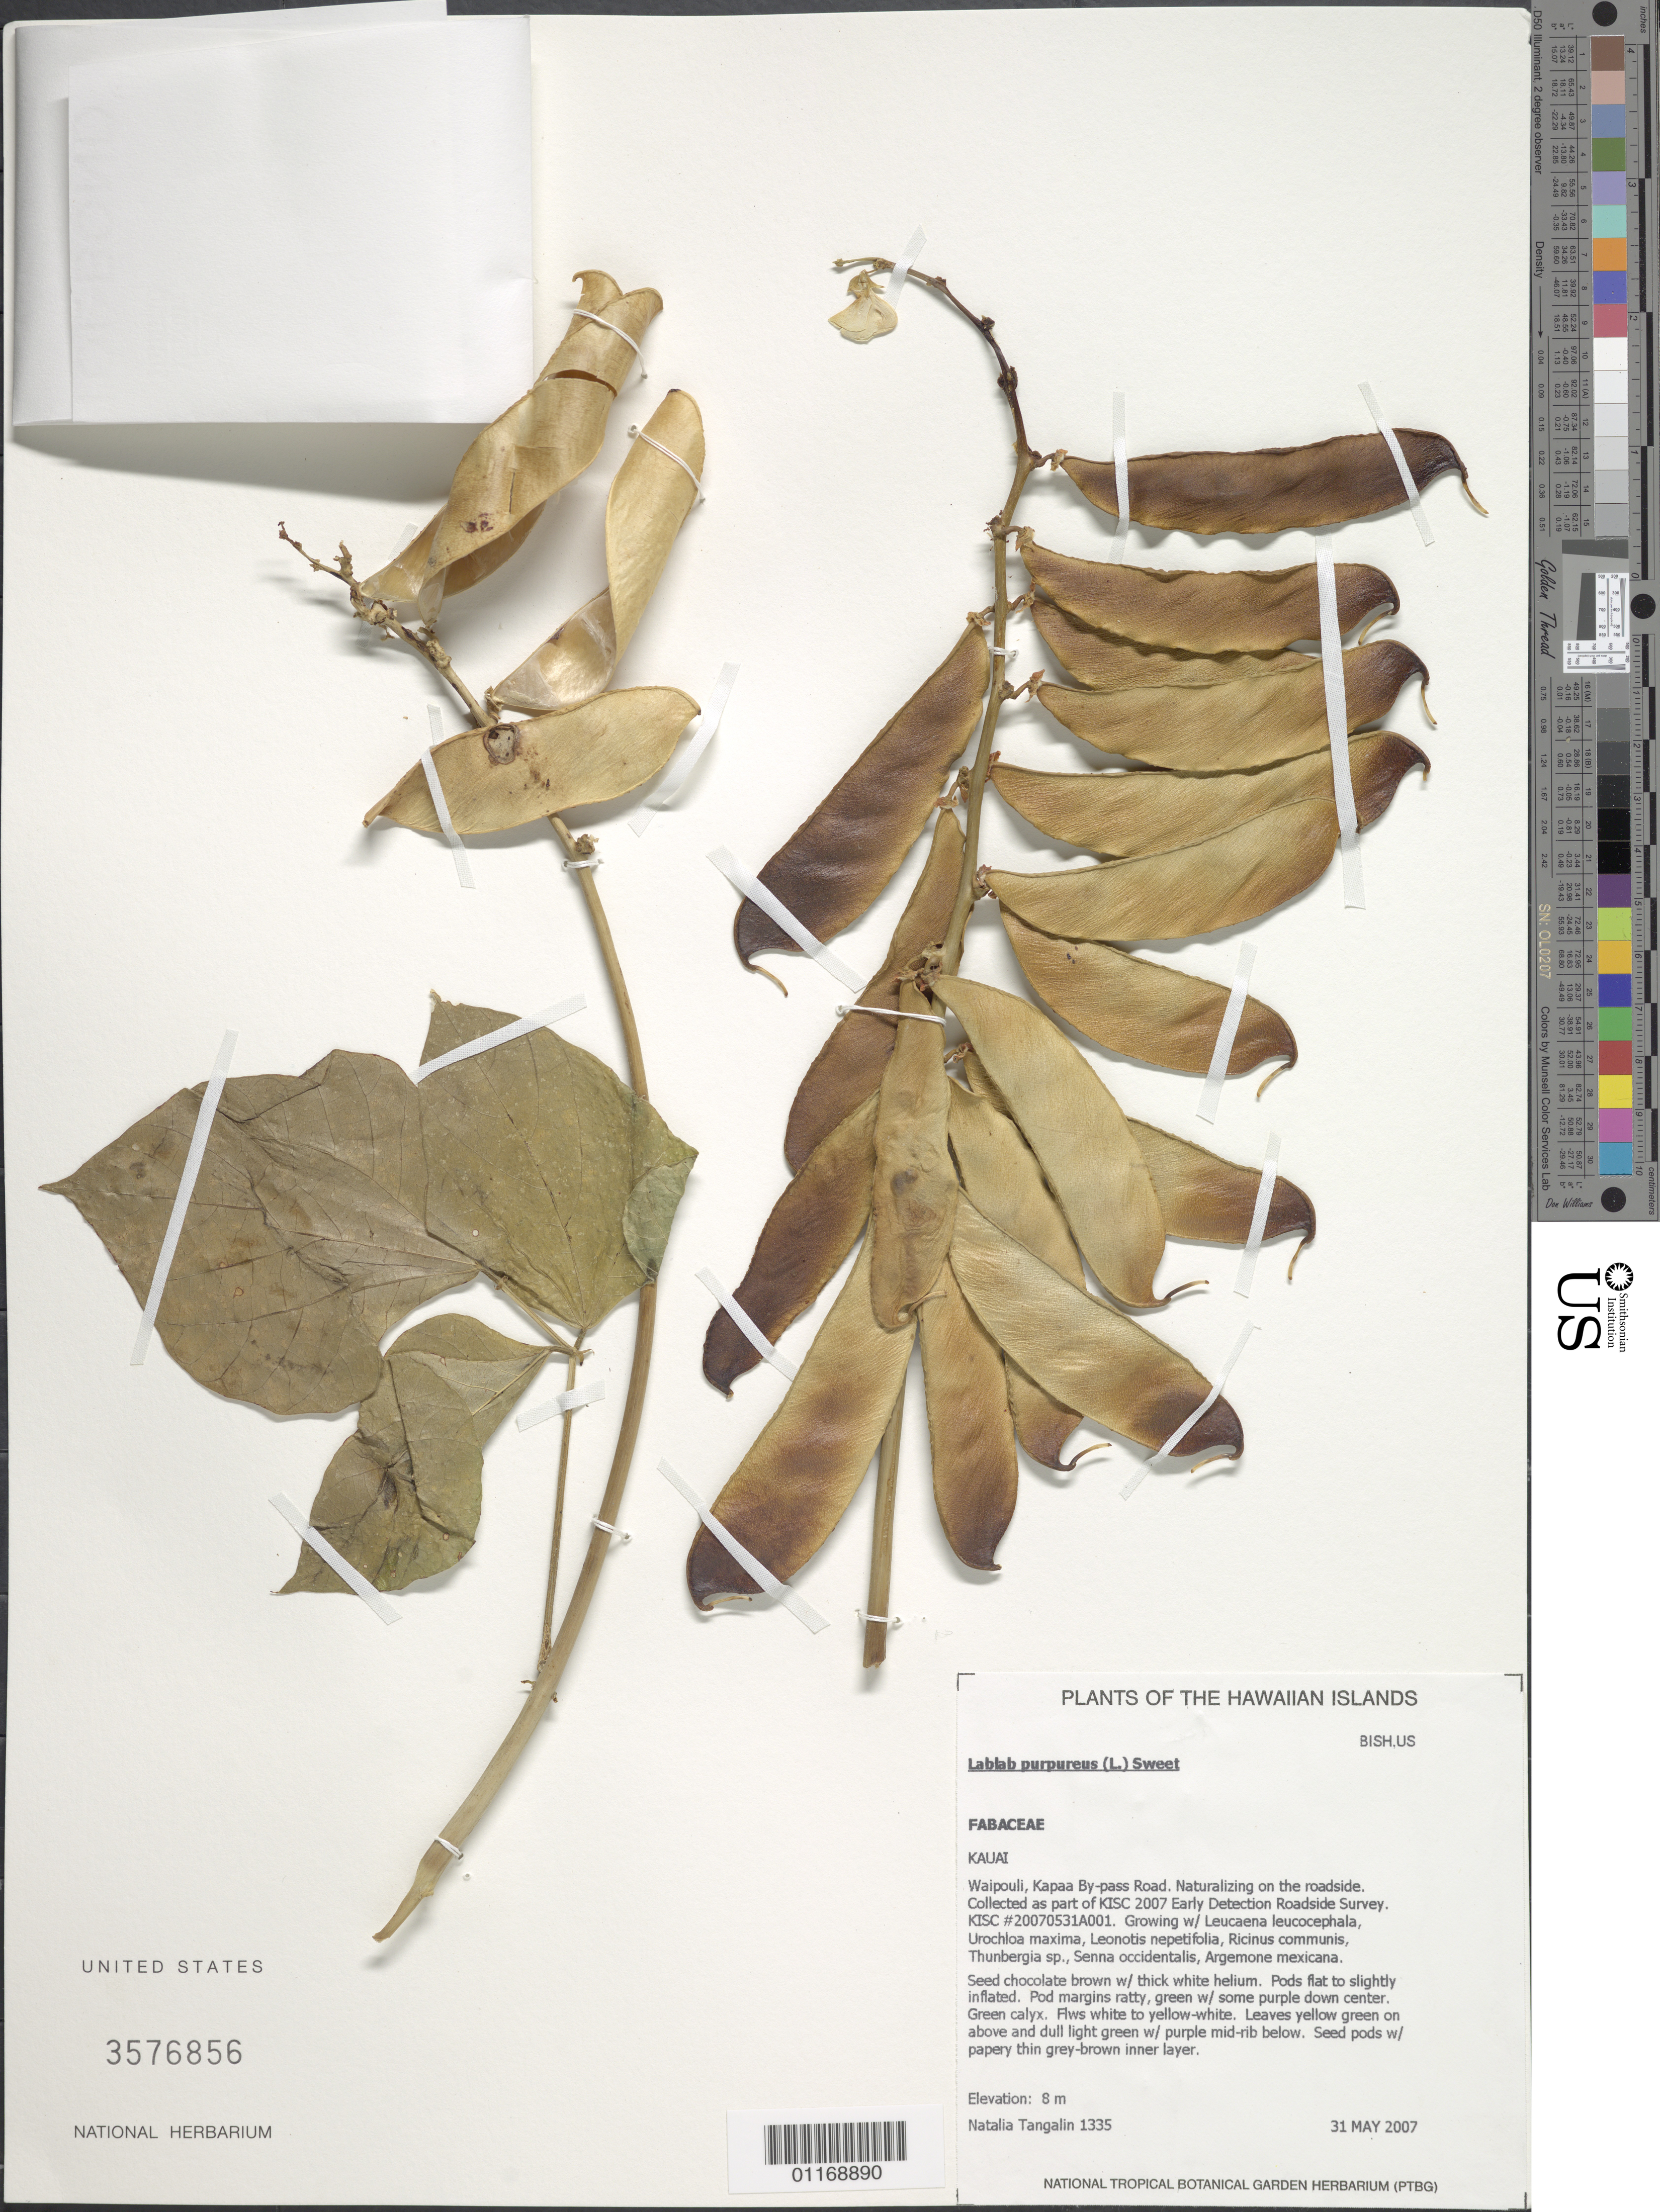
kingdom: Plantae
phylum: Tracheophyta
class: Magnoliopsida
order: Fabales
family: Fabaceae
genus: Lablab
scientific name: Lablab purpureus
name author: (L.) Sweet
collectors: N. Tangalin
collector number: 1335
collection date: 2007-05-31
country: United States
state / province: Hawaii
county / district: Kaui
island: Kaua'i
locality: Waipouli, Kapaa By-pass Road.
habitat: Roadside.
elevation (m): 8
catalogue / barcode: US 3576856